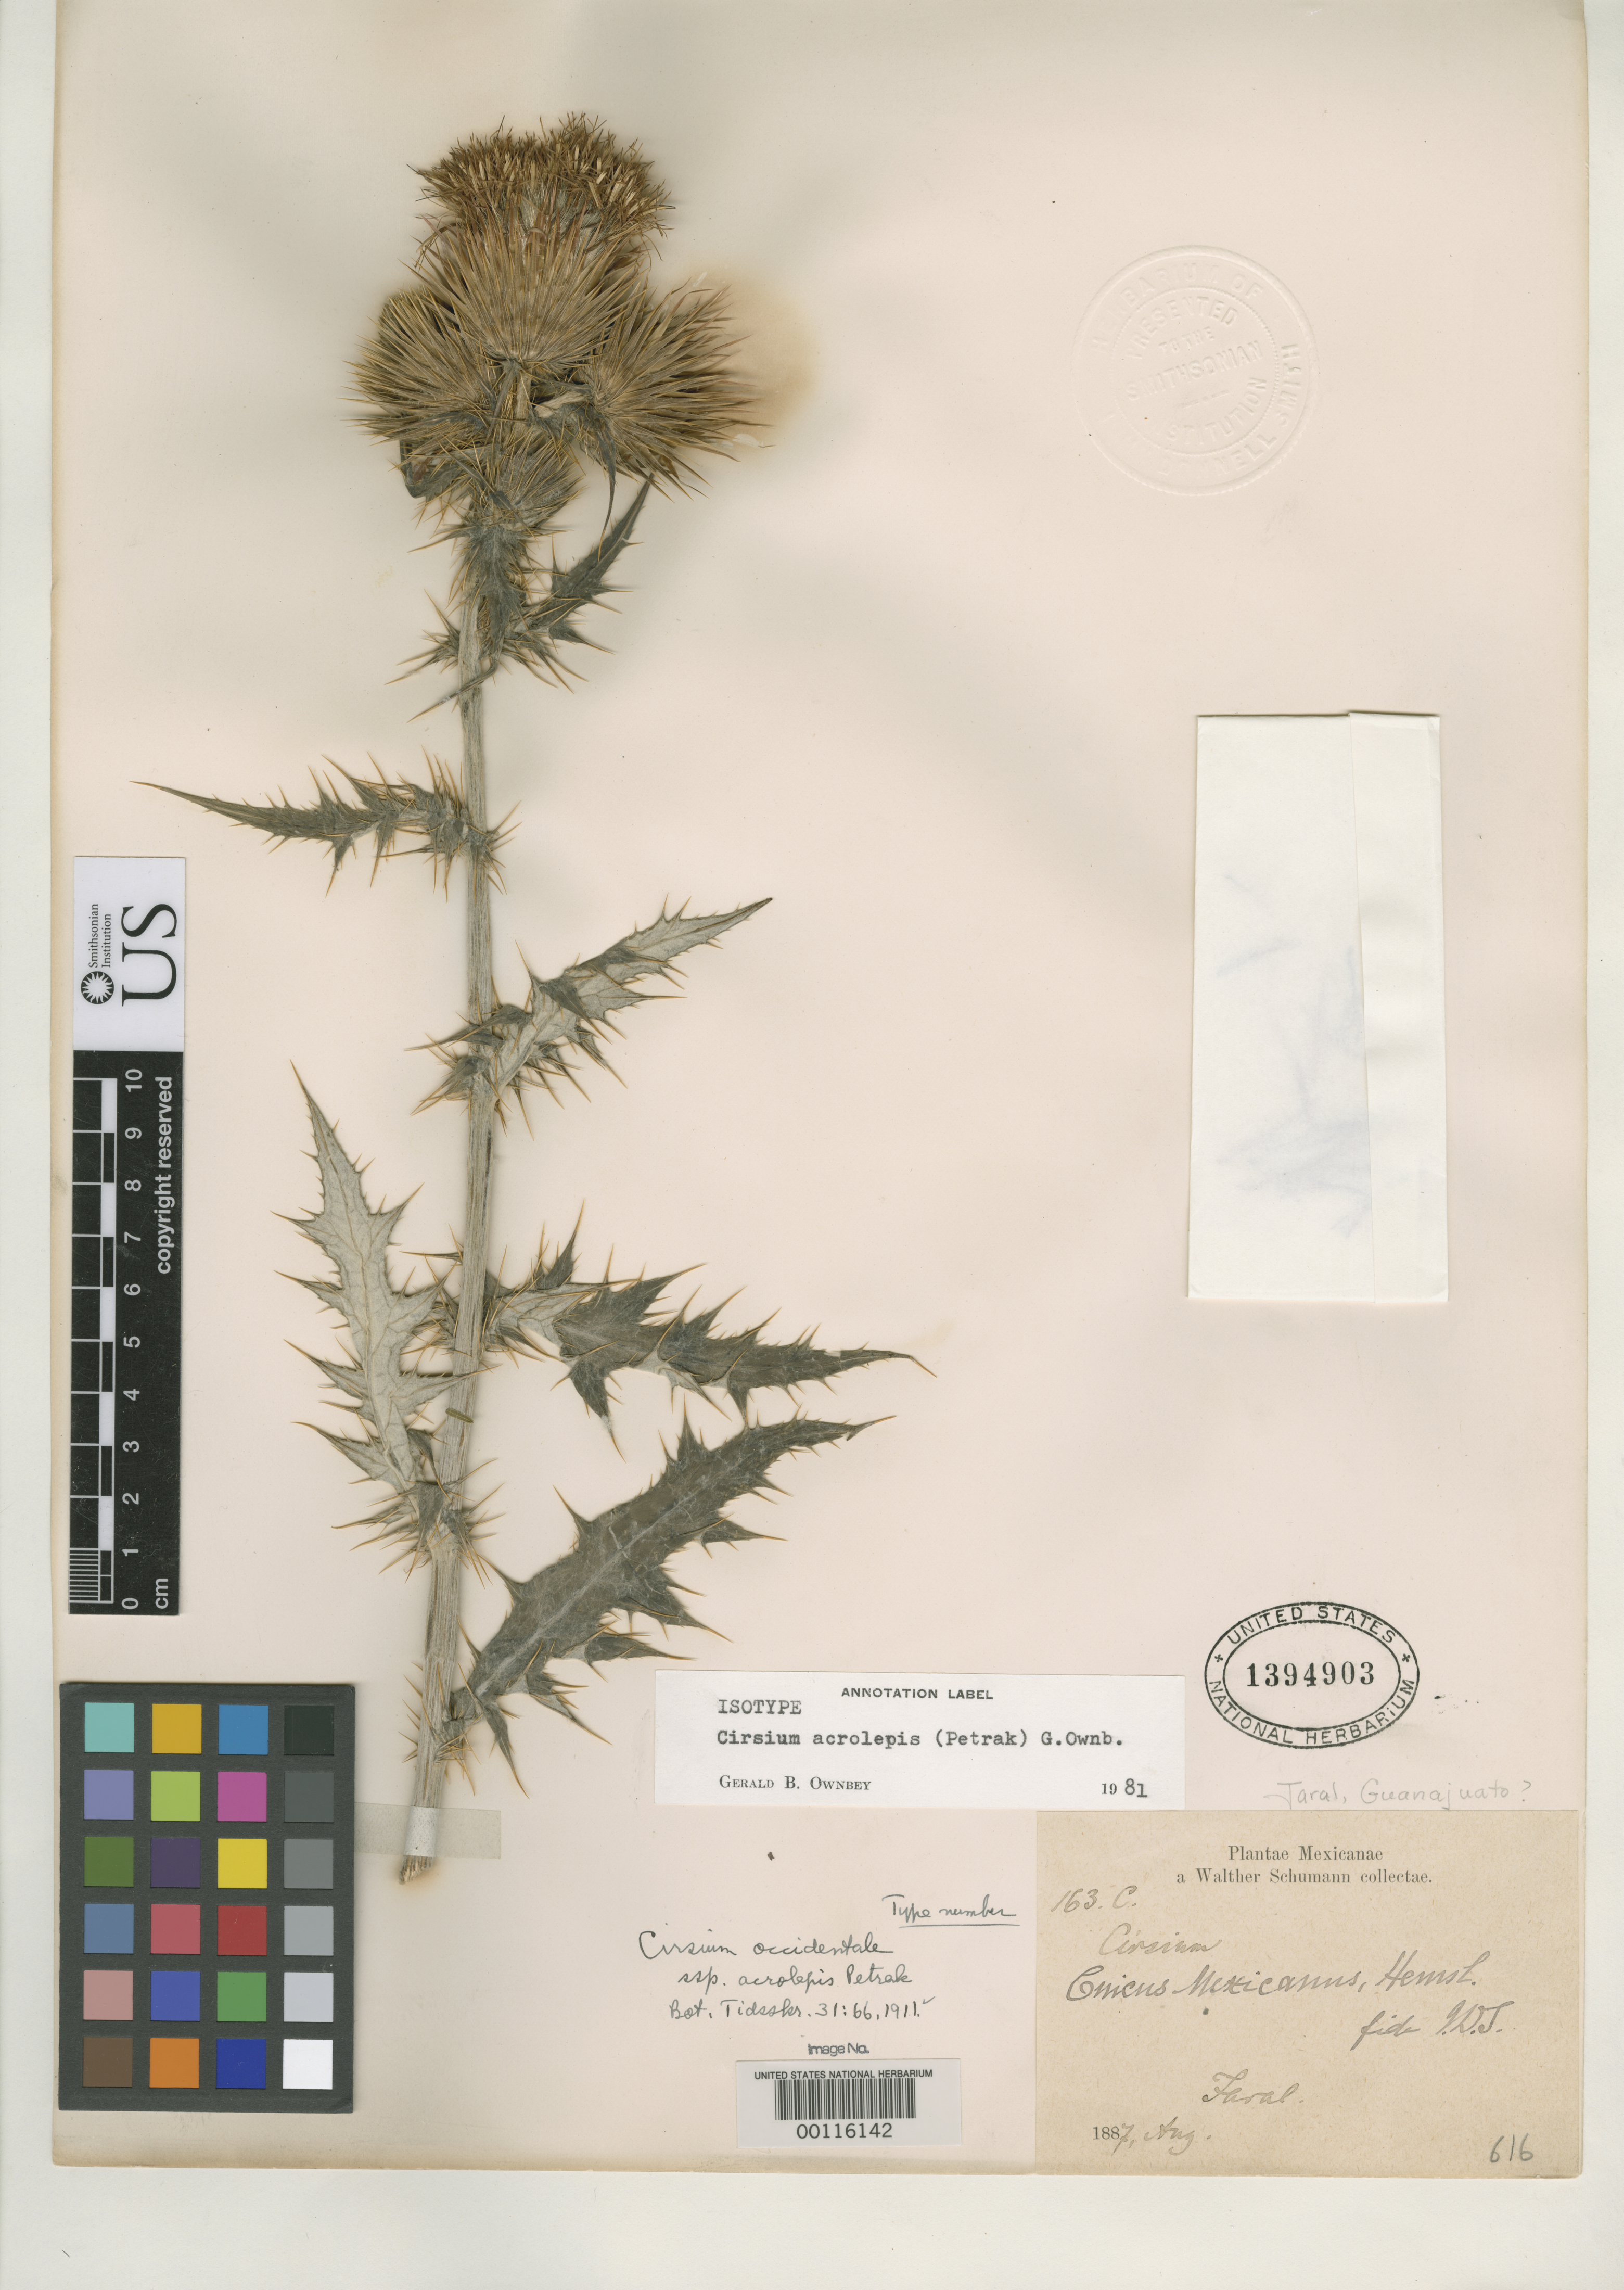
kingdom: Plantae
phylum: Tracheophyta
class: Magnoliopsida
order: Asterales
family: Asteraceae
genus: Cirsium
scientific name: Cirsium occidentale subsp. acrolepis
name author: Petr.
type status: Isotype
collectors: W. Schumann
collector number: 163 c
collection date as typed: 1887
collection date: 1887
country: Mexico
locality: E of Monserrat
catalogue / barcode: US 1394903